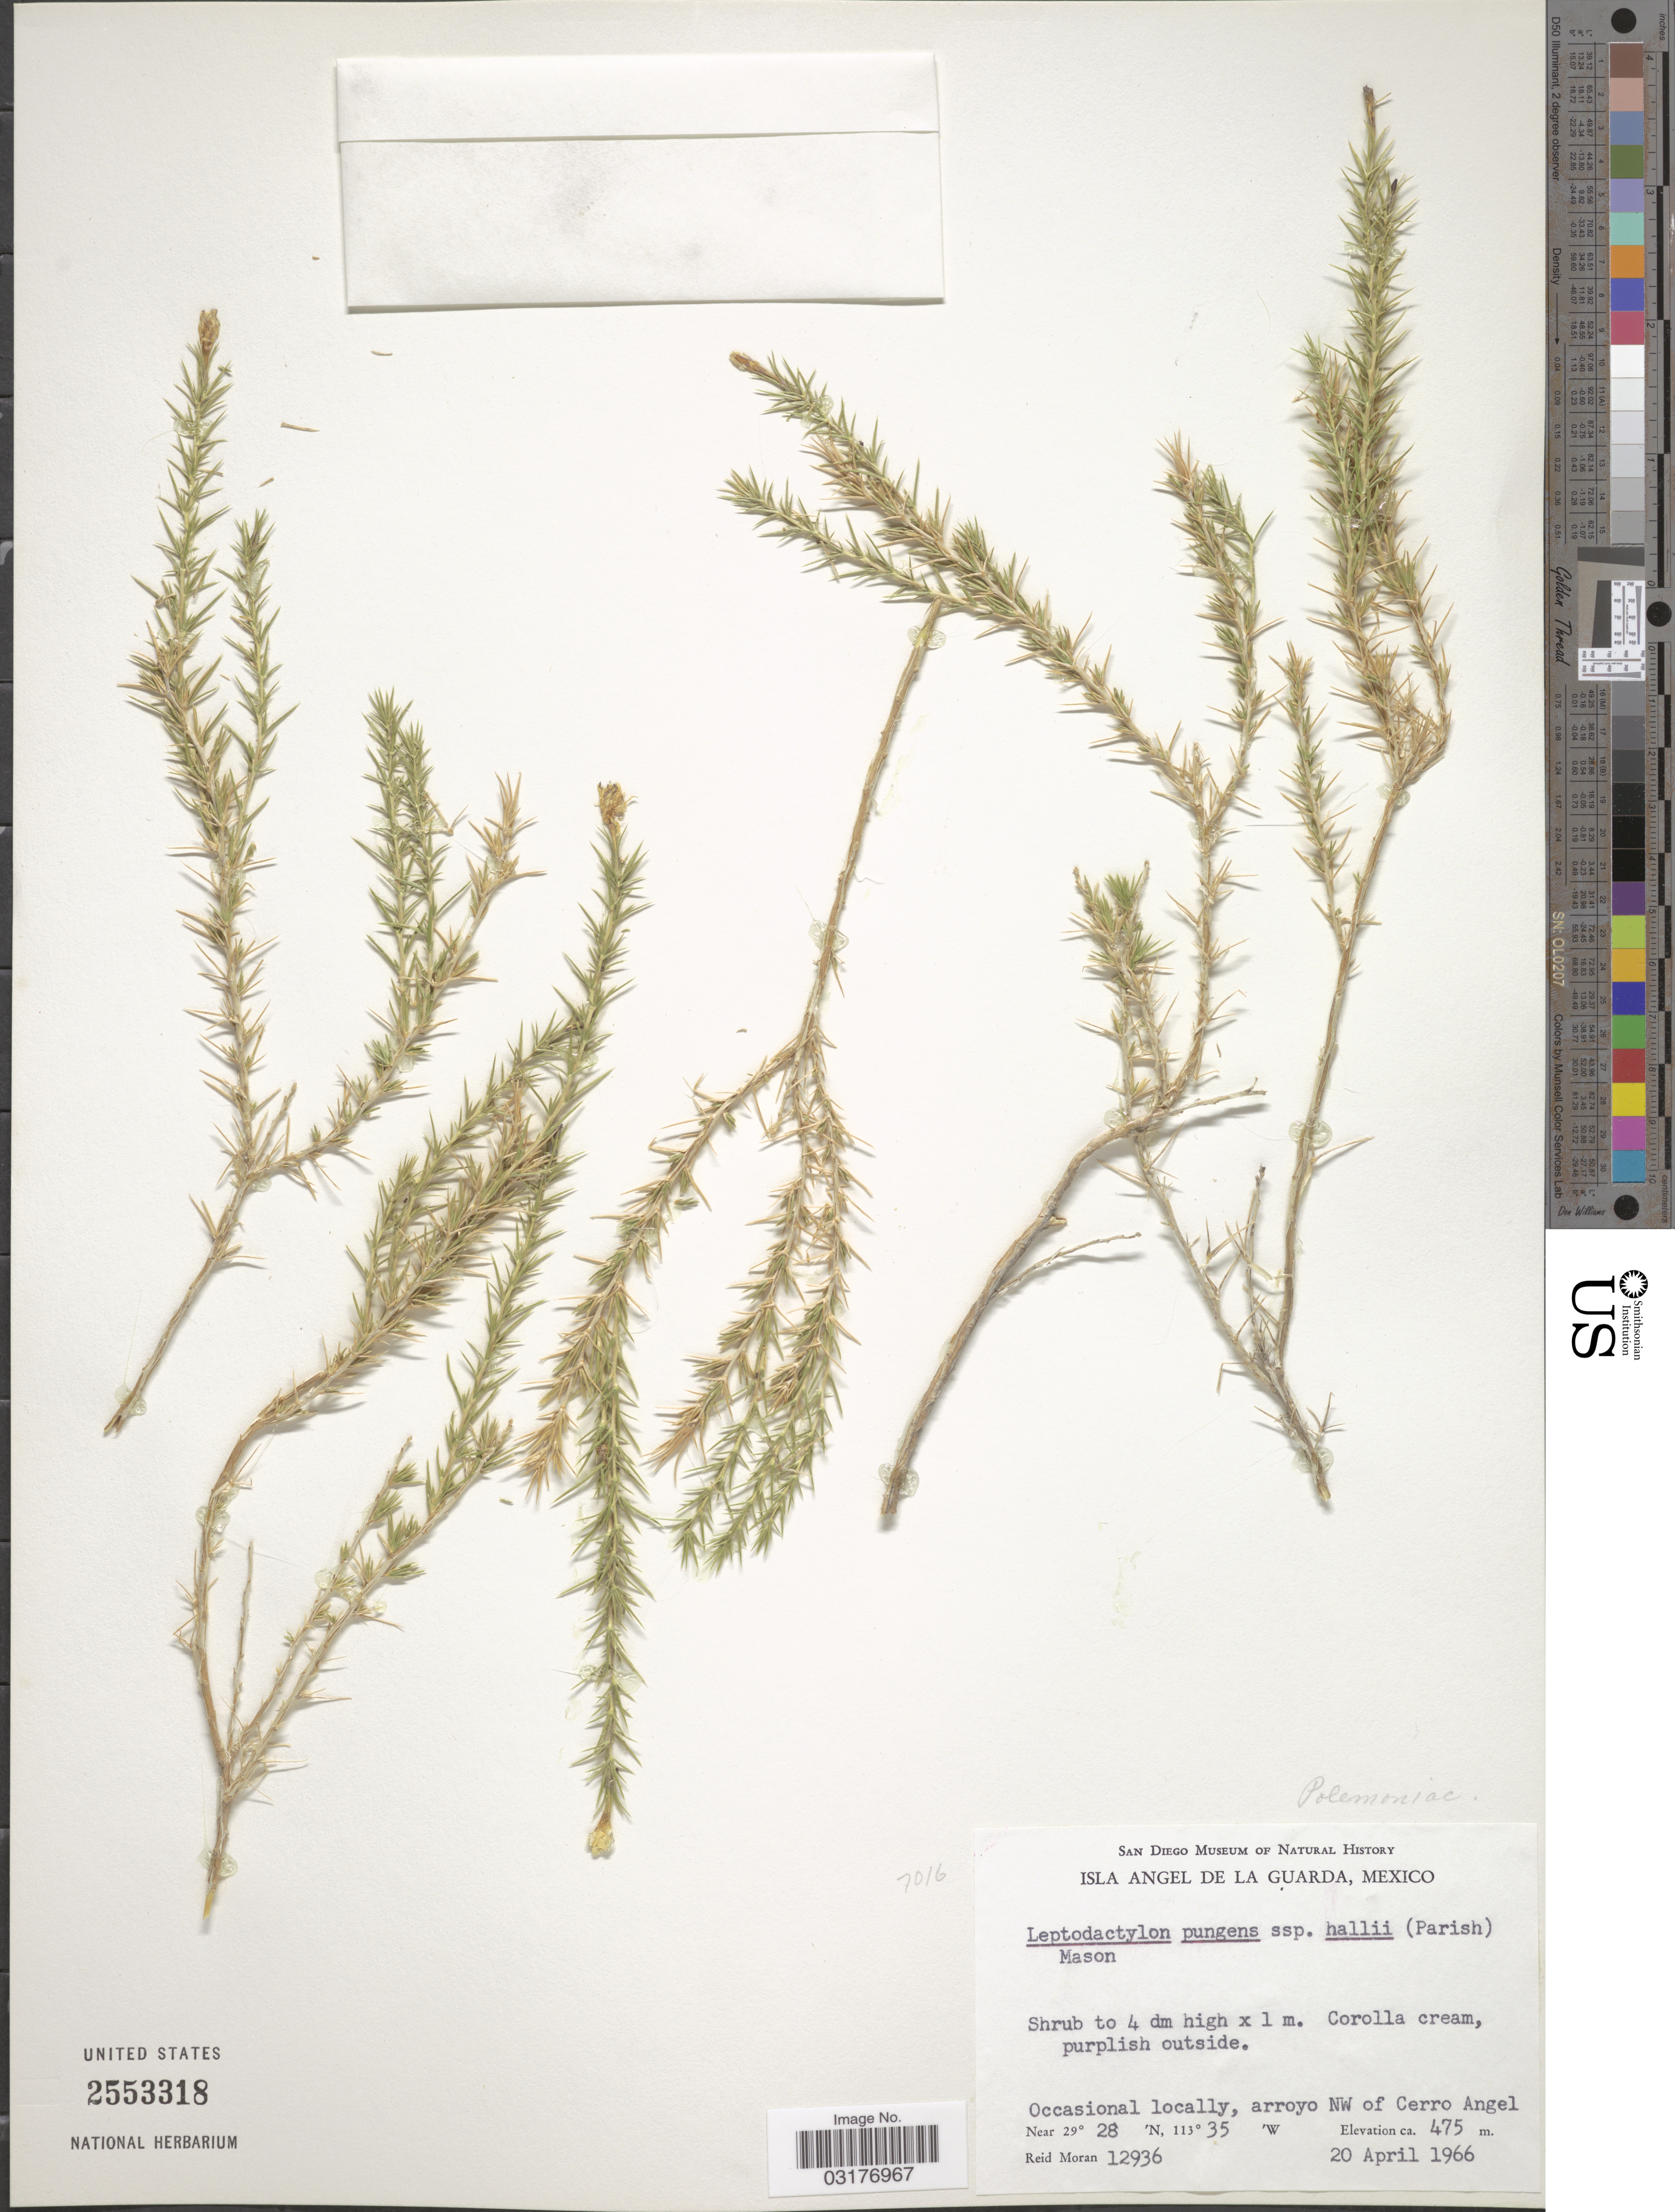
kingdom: Plantae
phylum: Tracheophyta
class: Magnoliopsida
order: Ericales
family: Polemoniaceae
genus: Linanthus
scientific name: Linanthus pungens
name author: (Torr.) J.M. Porter & L.A. Johnson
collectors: R. V. Moran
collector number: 12936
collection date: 1966-04-20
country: Mexico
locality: Isla Angel de La Guarda, arroyo NW of Cerro Angel.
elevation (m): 475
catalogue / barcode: US 2553318